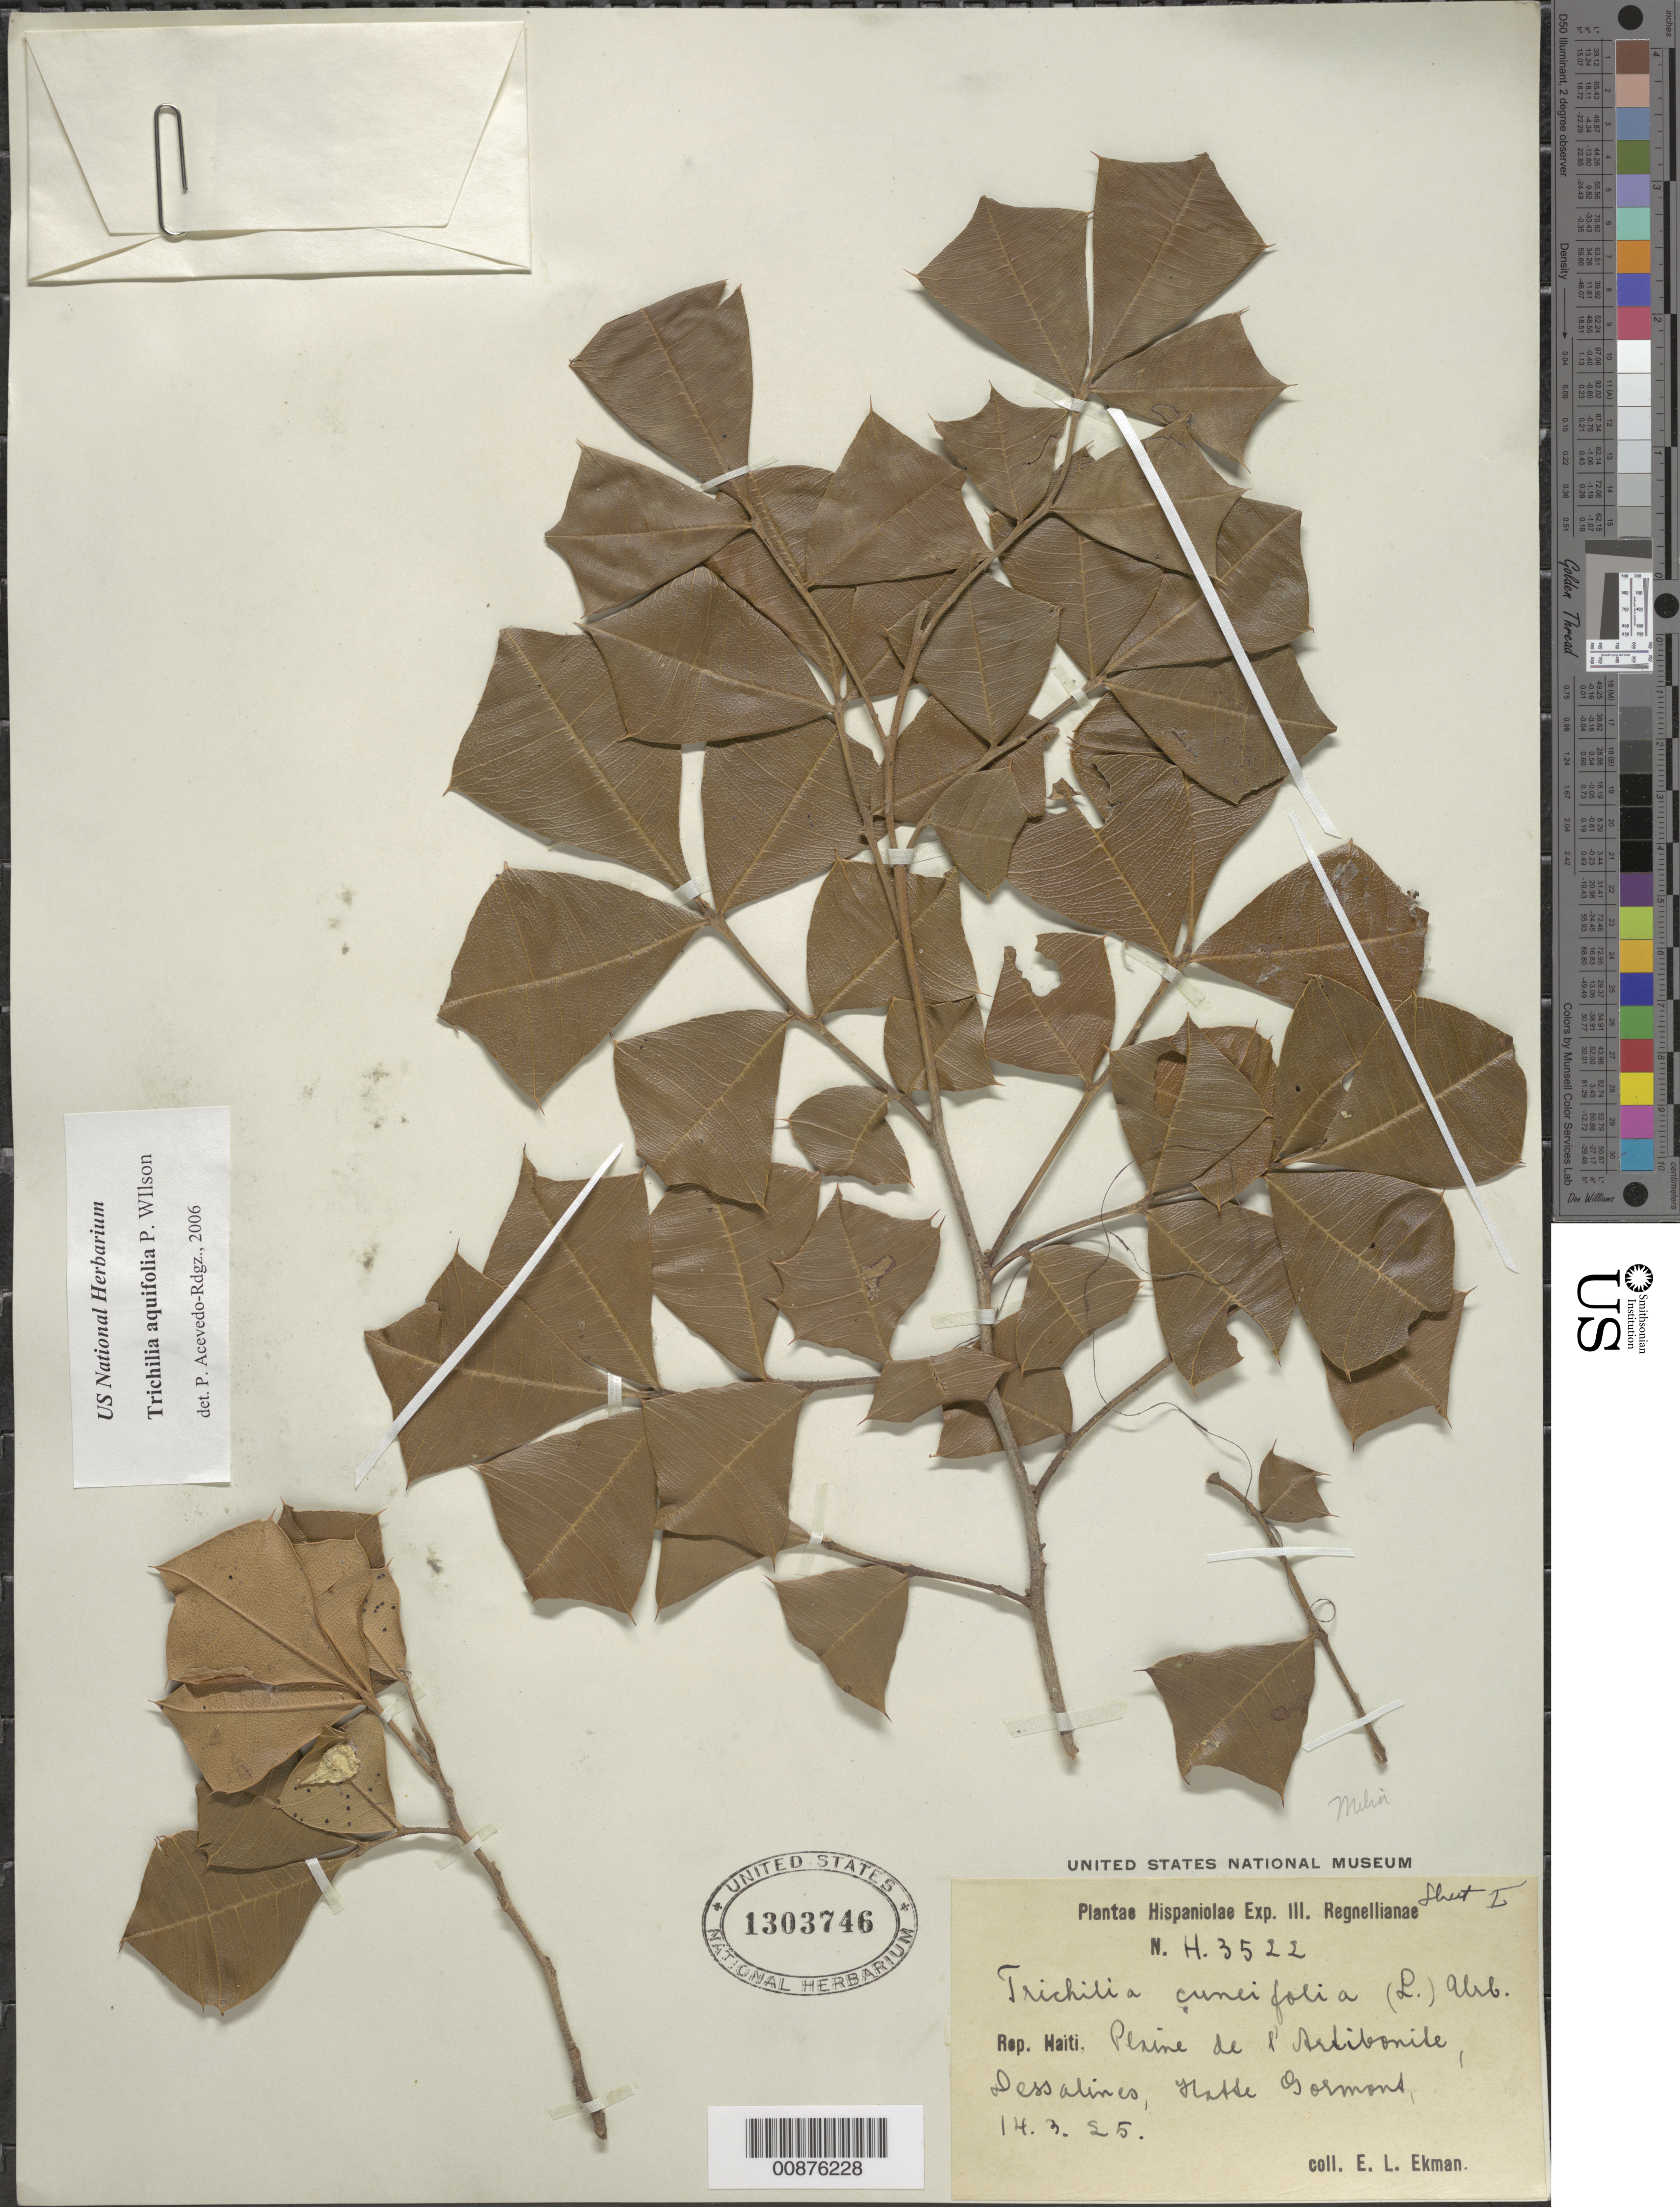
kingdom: Plantae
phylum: Tracheophyta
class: Magnoliopsida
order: Sapindales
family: Meliaceae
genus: Trichilia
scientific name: Trichilia aquifolia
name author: P. Wilson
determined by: Acevedo-Rodríguez, P., (BOT), Smithsonian Institution - National Museum of Natural History (UNITED STATES)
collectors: E. L. Ekman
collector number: H 3522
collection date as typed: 14 Mar 1925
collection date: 1925-03-14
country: Haiti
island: Hispaniola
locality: Plaine de l'Artibonite, Dessalines, Hotte Gormont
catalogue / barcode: US 1303746